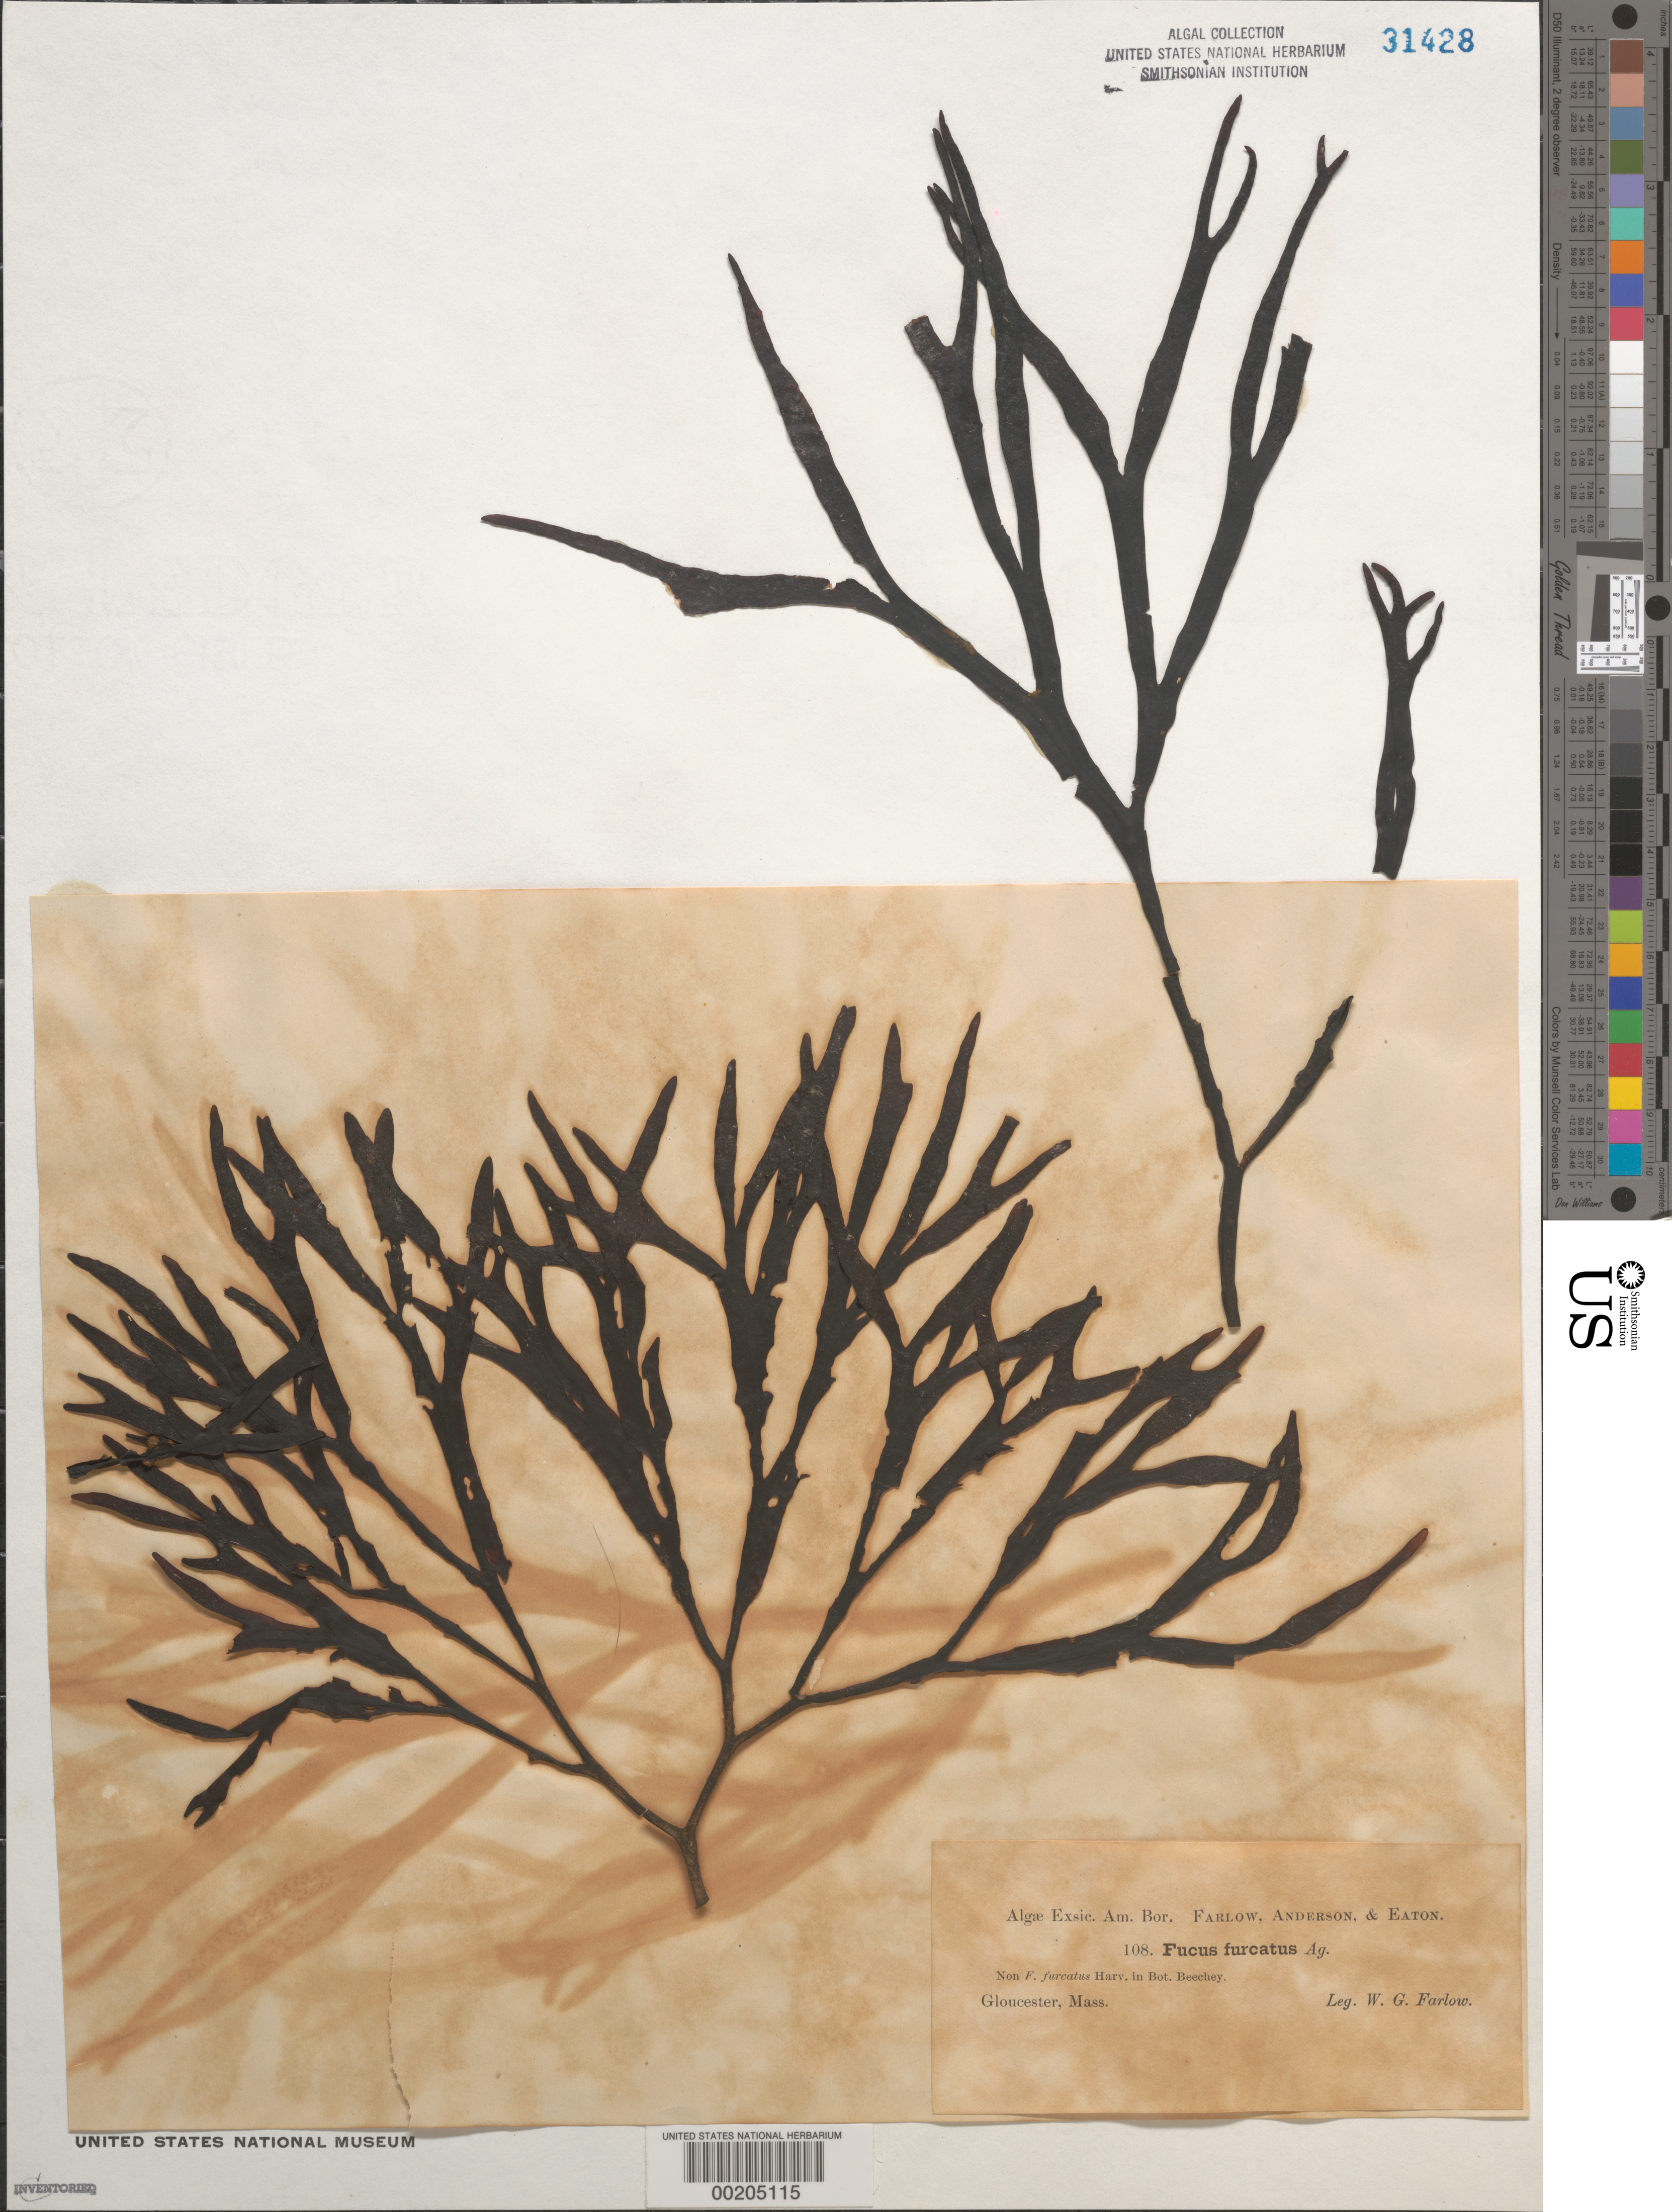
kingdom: Chromista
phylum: Ochrophyta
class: Phaeophyceae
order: Fucales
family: Fucaceae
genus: Fucus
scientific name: Fucus distichus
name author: L.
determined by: Algae name updating Project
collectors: W. G. Farlow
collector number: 108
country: United States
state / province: Massachusetts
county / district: Essex County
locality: Gloucester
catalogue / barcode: US 31428